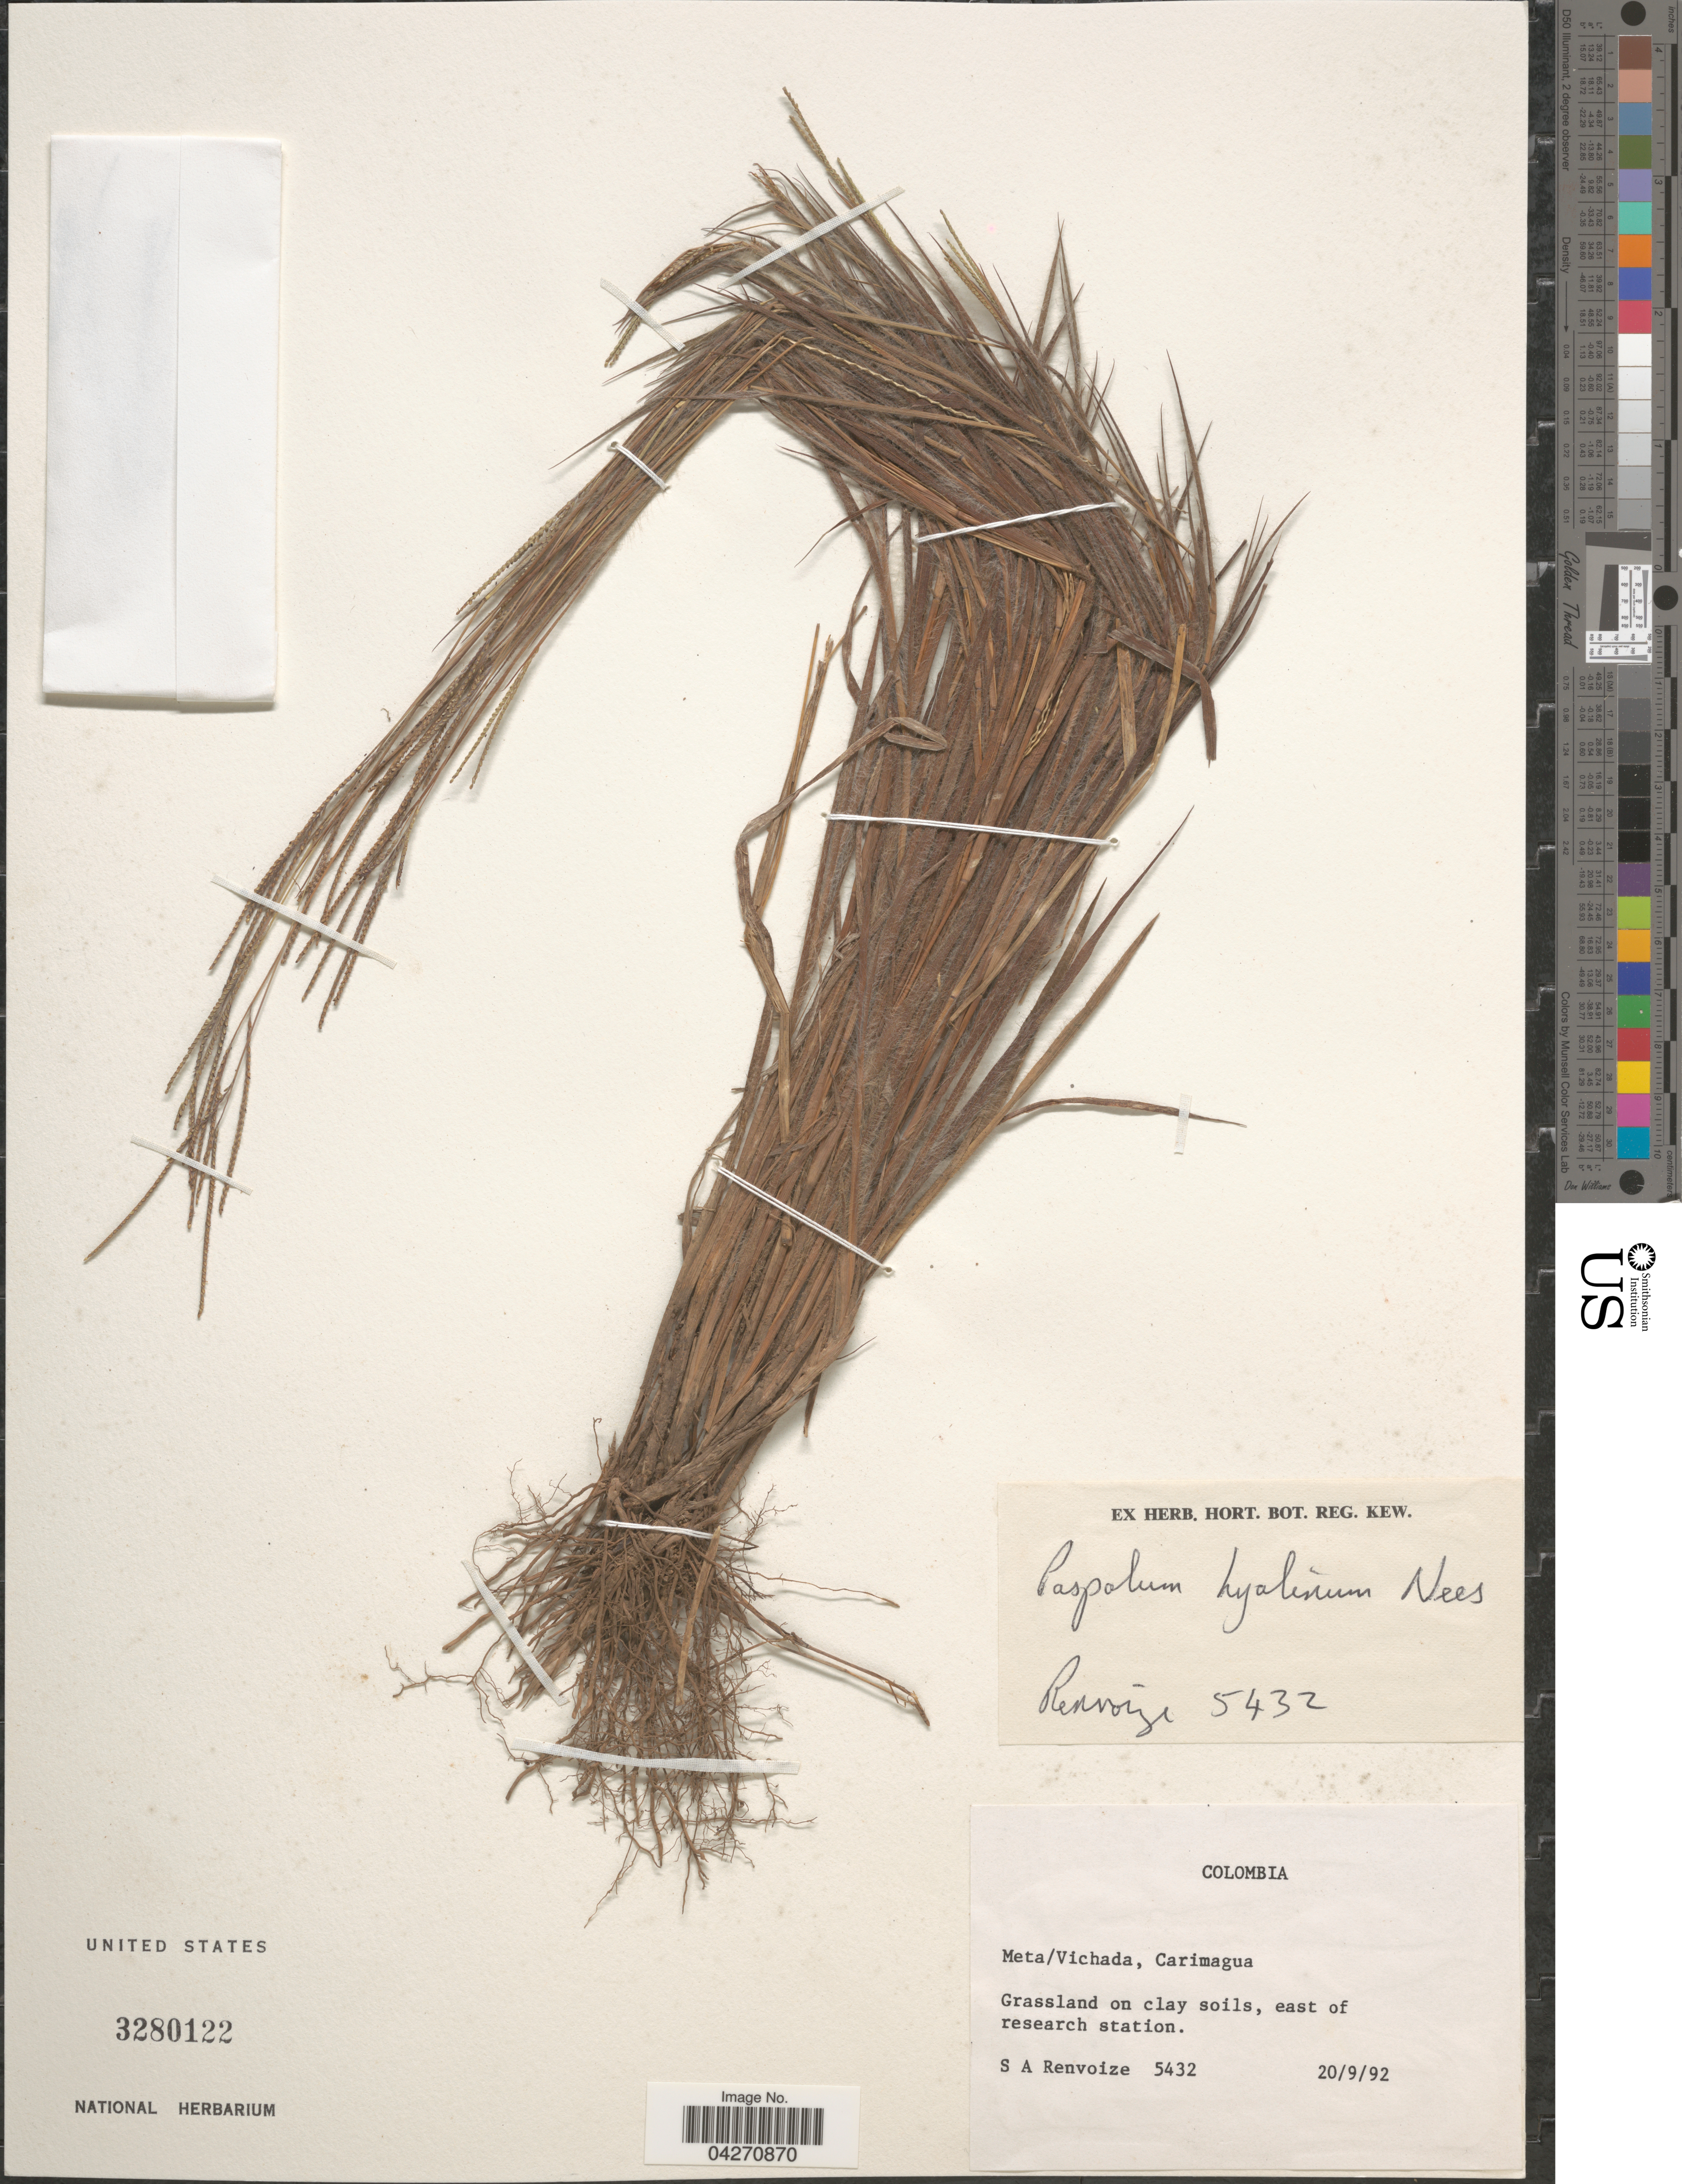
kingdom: Plantae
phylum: Tracheophyta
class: Liliopsida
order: Poales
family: Poaceae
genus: Paspalum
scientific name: Paspalum hyalinum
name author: Nees ex Trin.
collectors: S. A. Renvoize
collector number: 5432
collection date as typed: Transcribed d/m/y: 20/9/92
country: Colombia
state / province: Meta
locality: Vichada, Carimagua. Grassland on clay soils, east of research station.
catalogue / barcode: US 3280122